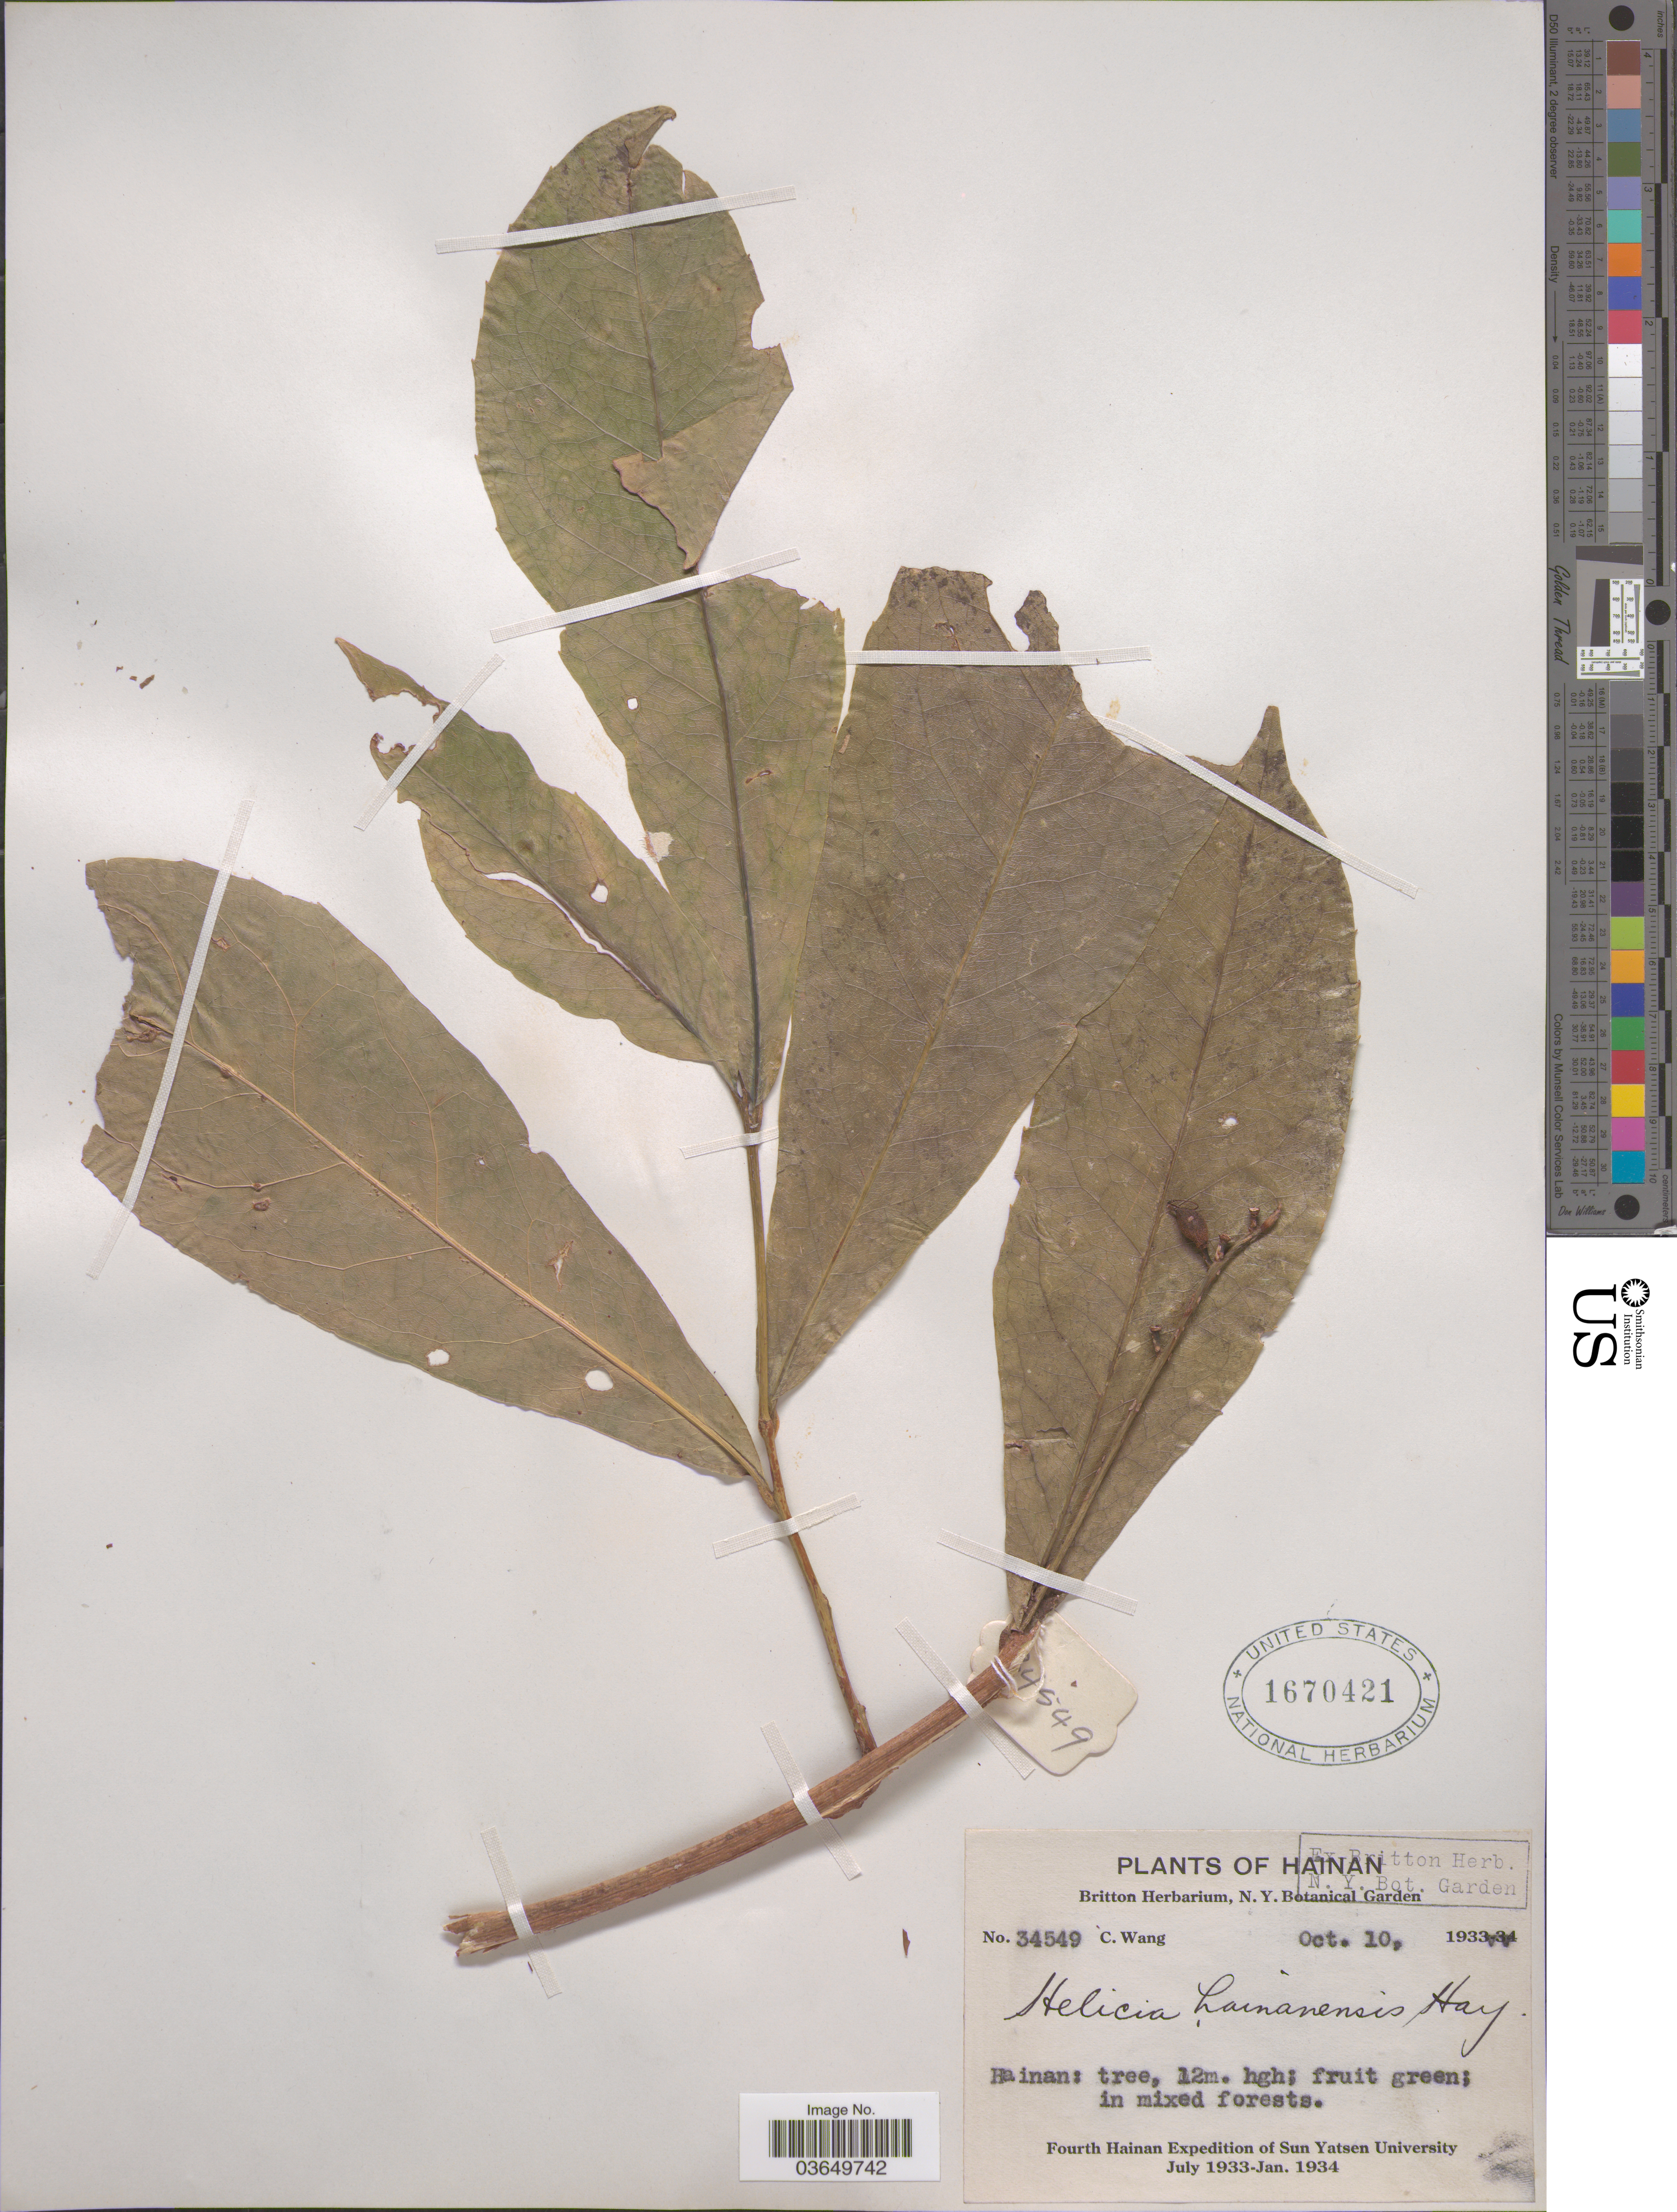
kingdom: Plantae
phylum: Tracheophyta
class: Magnoliopsida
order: Proteales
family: Proteaceae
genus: Helicia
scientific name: Helicia hainanensis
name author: Hayata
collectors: C. Wang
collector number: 34549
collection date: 1933-10-10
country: China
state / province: Hainan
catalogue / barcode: US 1670421